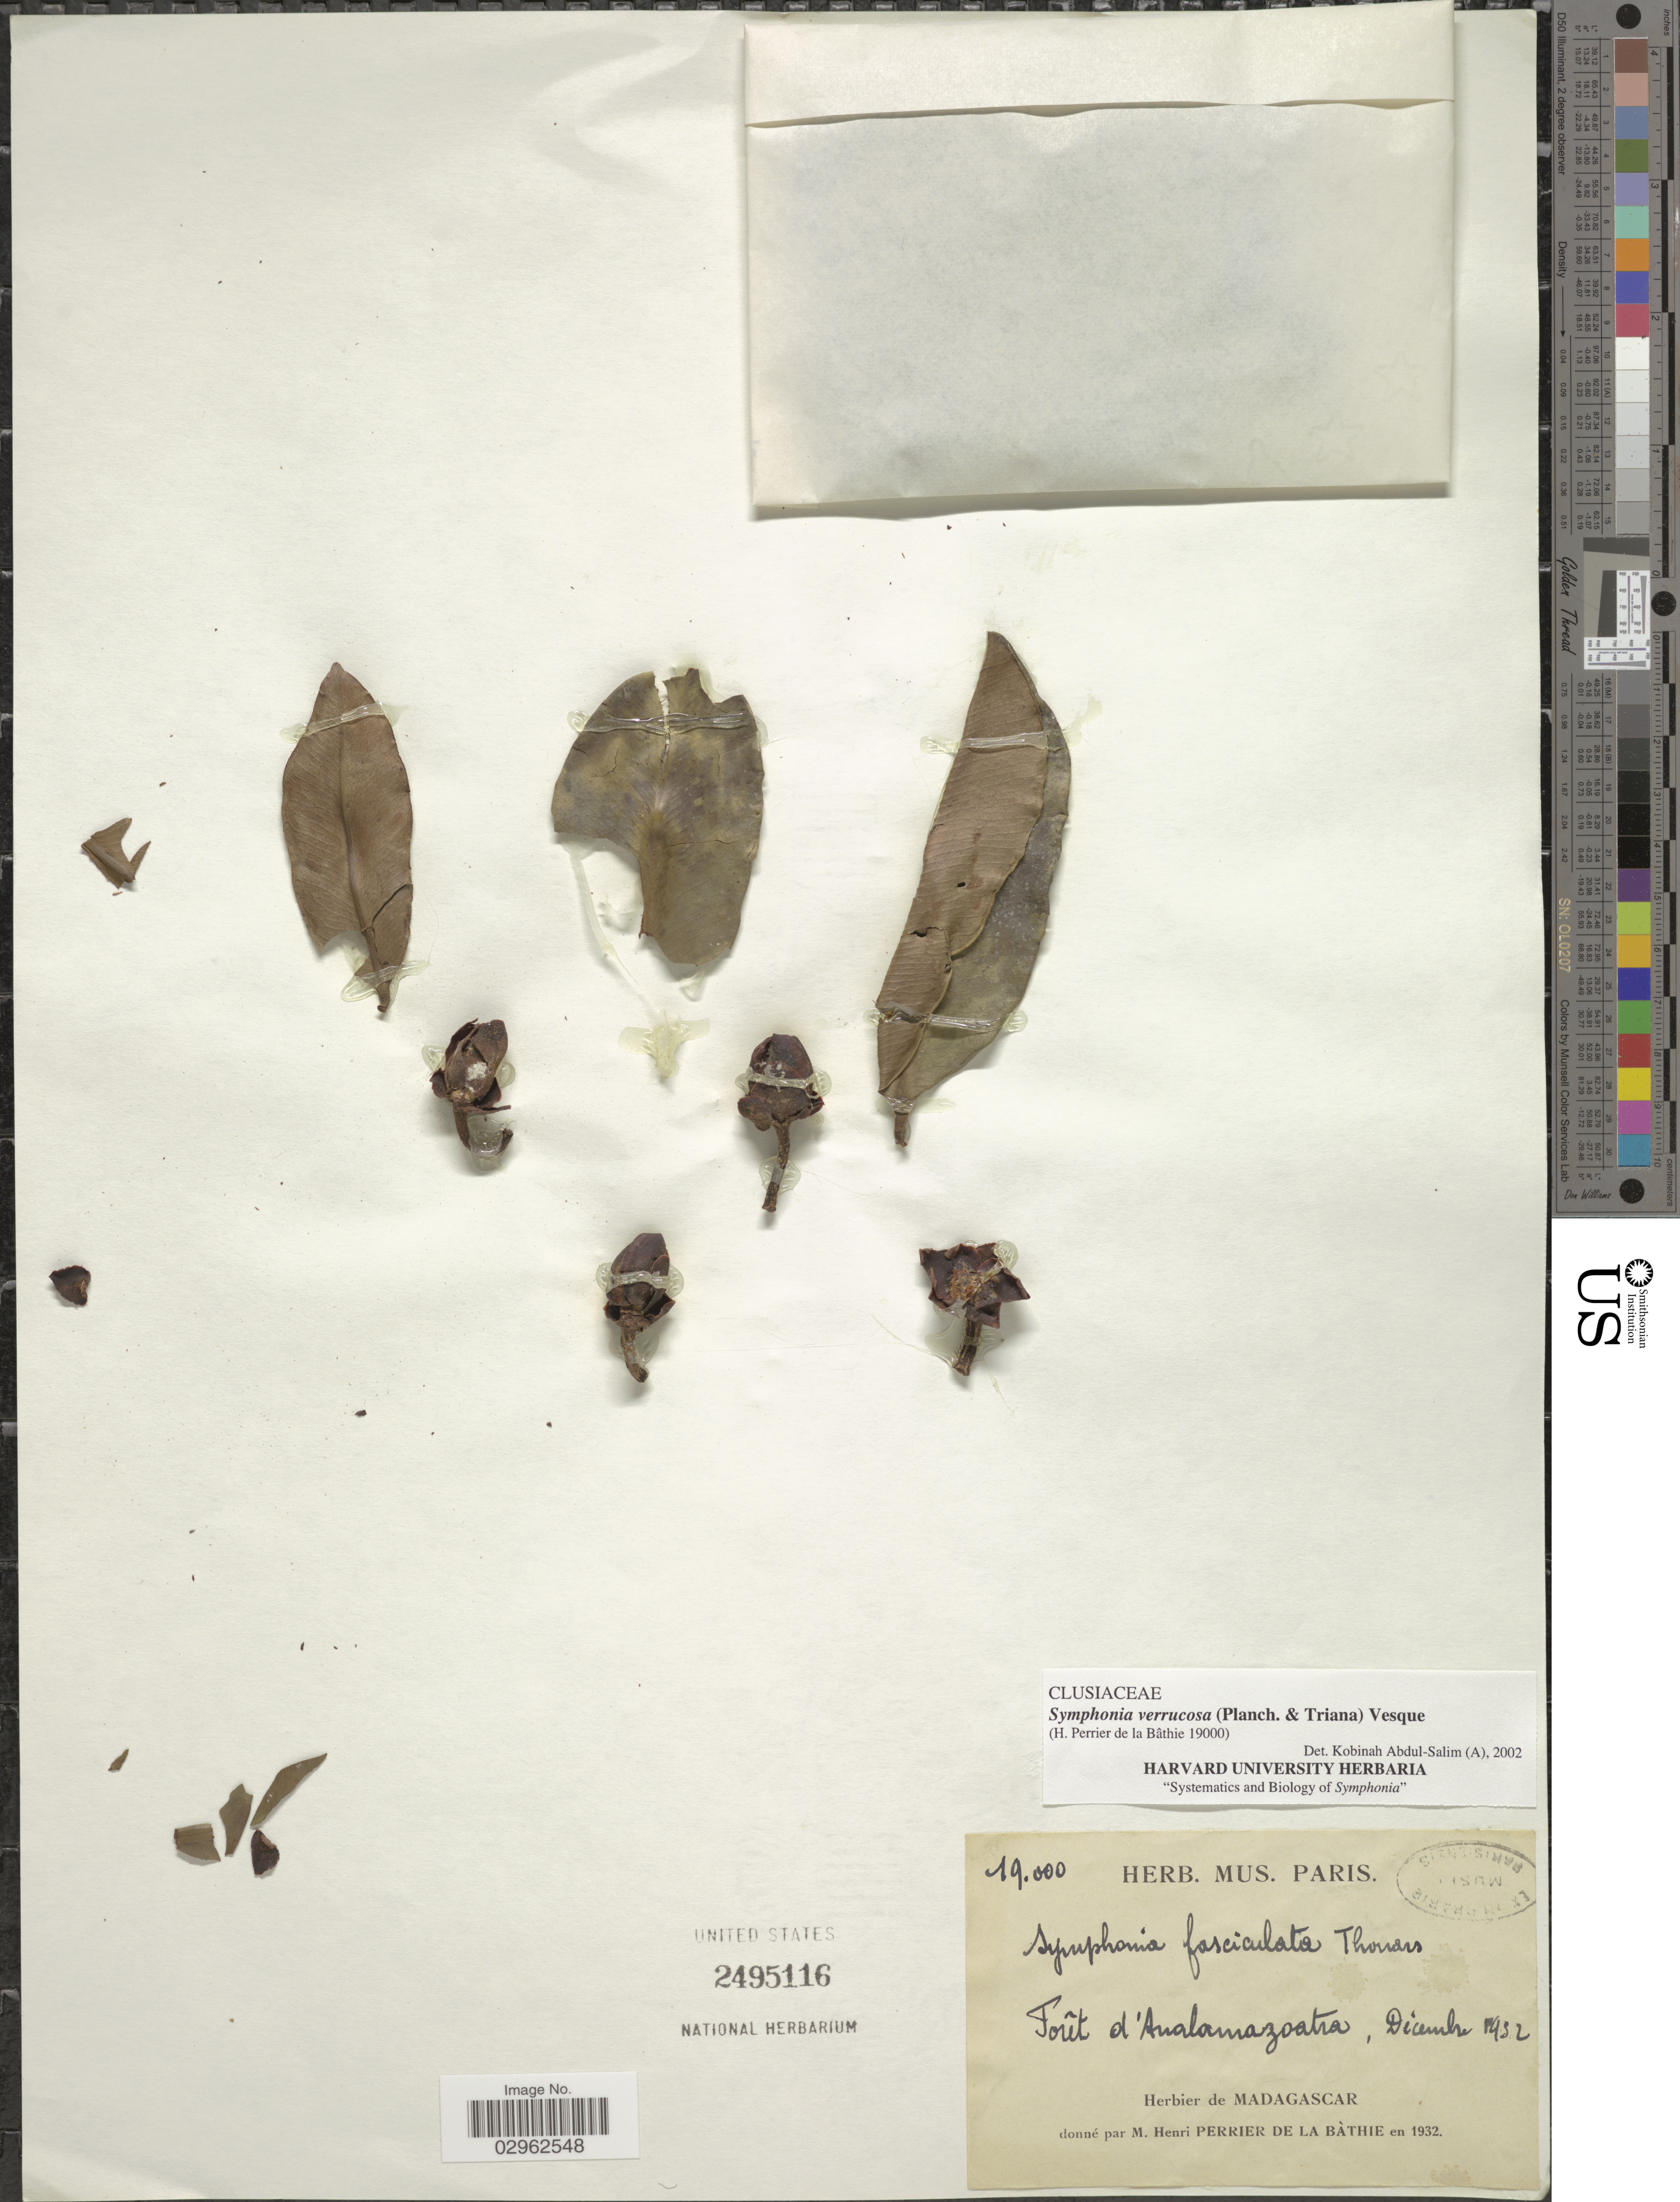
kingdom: Plantae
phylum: Tracheophyta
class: Magnoliopsida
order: Malpighiales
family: Clusiaceae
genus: Symphonia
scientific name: Symphonia verrucosa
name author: Benth. & Hook.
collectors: H. Perrier de la Bâthie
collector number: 19000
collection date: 1932-12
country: Madagascar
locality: Forêt d'Analamazoatra.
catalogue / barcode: US 2495116